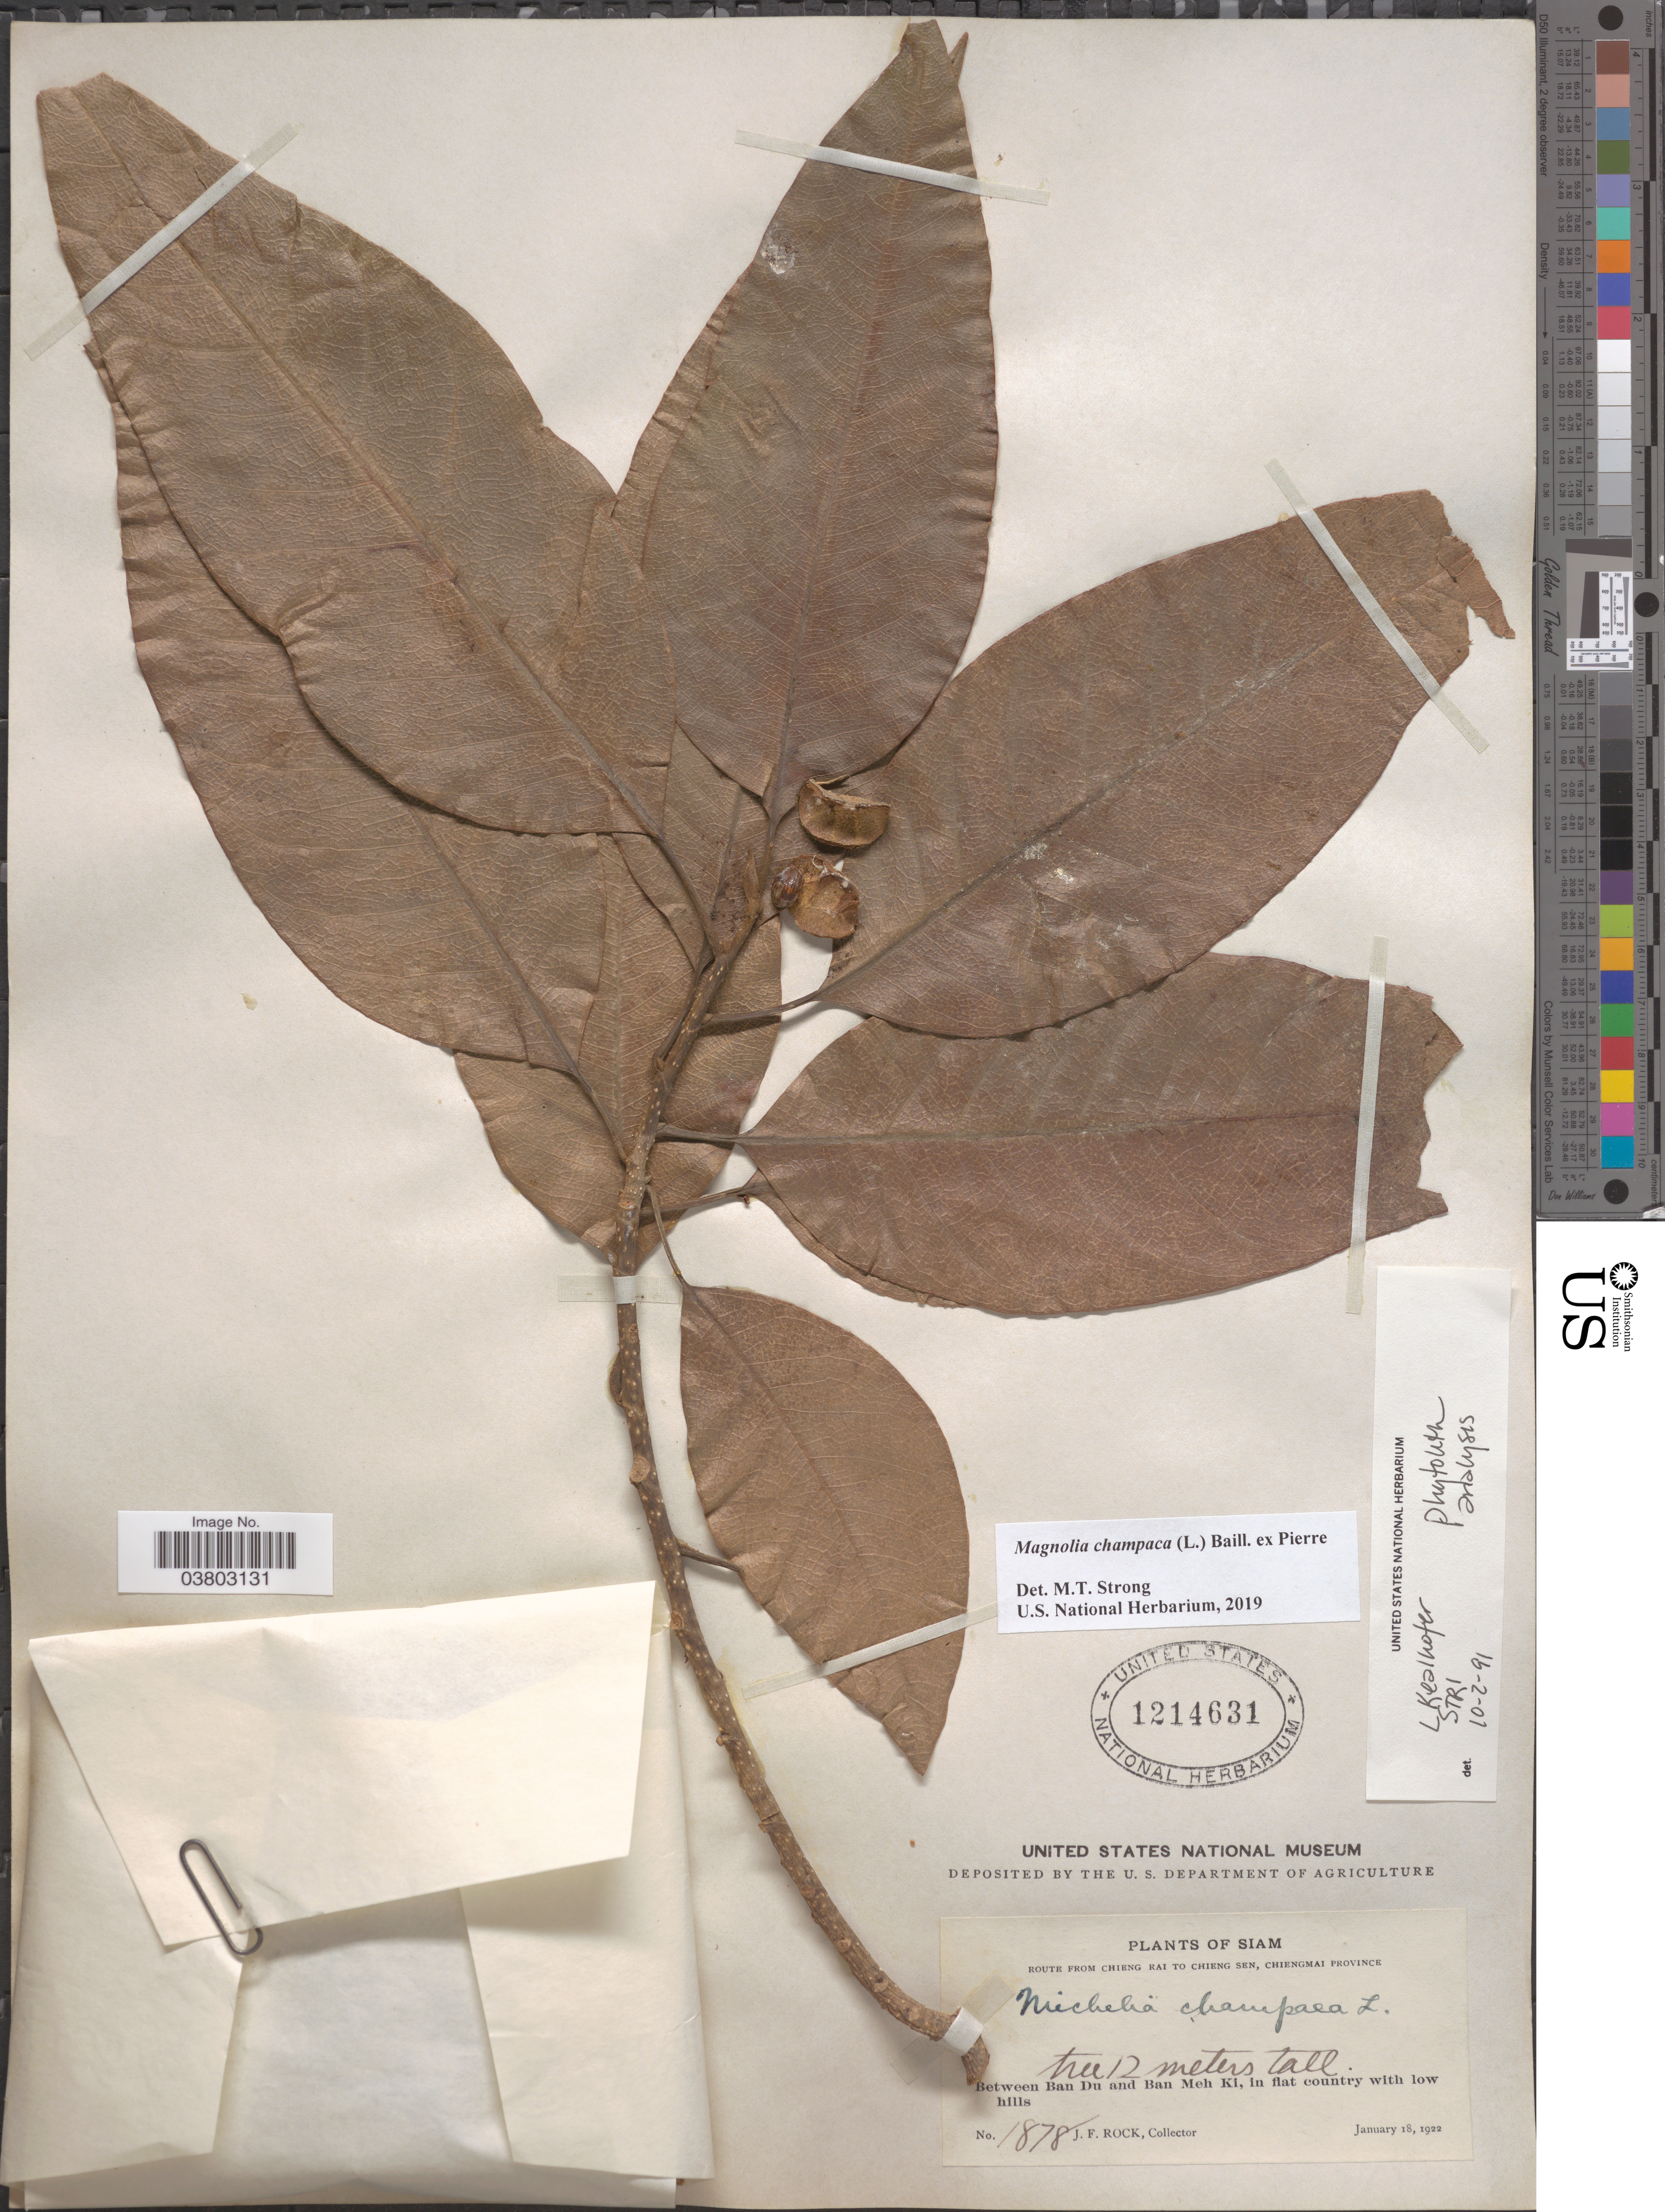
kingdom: Plantae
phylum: Tracheophyta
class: Magnoliopsida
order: Magnoliales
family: Magnoliaceae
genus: Magnolia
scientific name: Magnolia champaca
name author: (L.) Baill. ex Pierre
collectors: J. Rock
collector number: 1878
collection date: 1922-01-18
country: Thailand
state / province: Chiang Mai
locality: Siam. Route from Chieng Rai to Chieng Sen, Chiengmai Province. Between Ban Du and Ban Meh Ki, in flat country with low hills.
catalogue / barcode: US 1214631